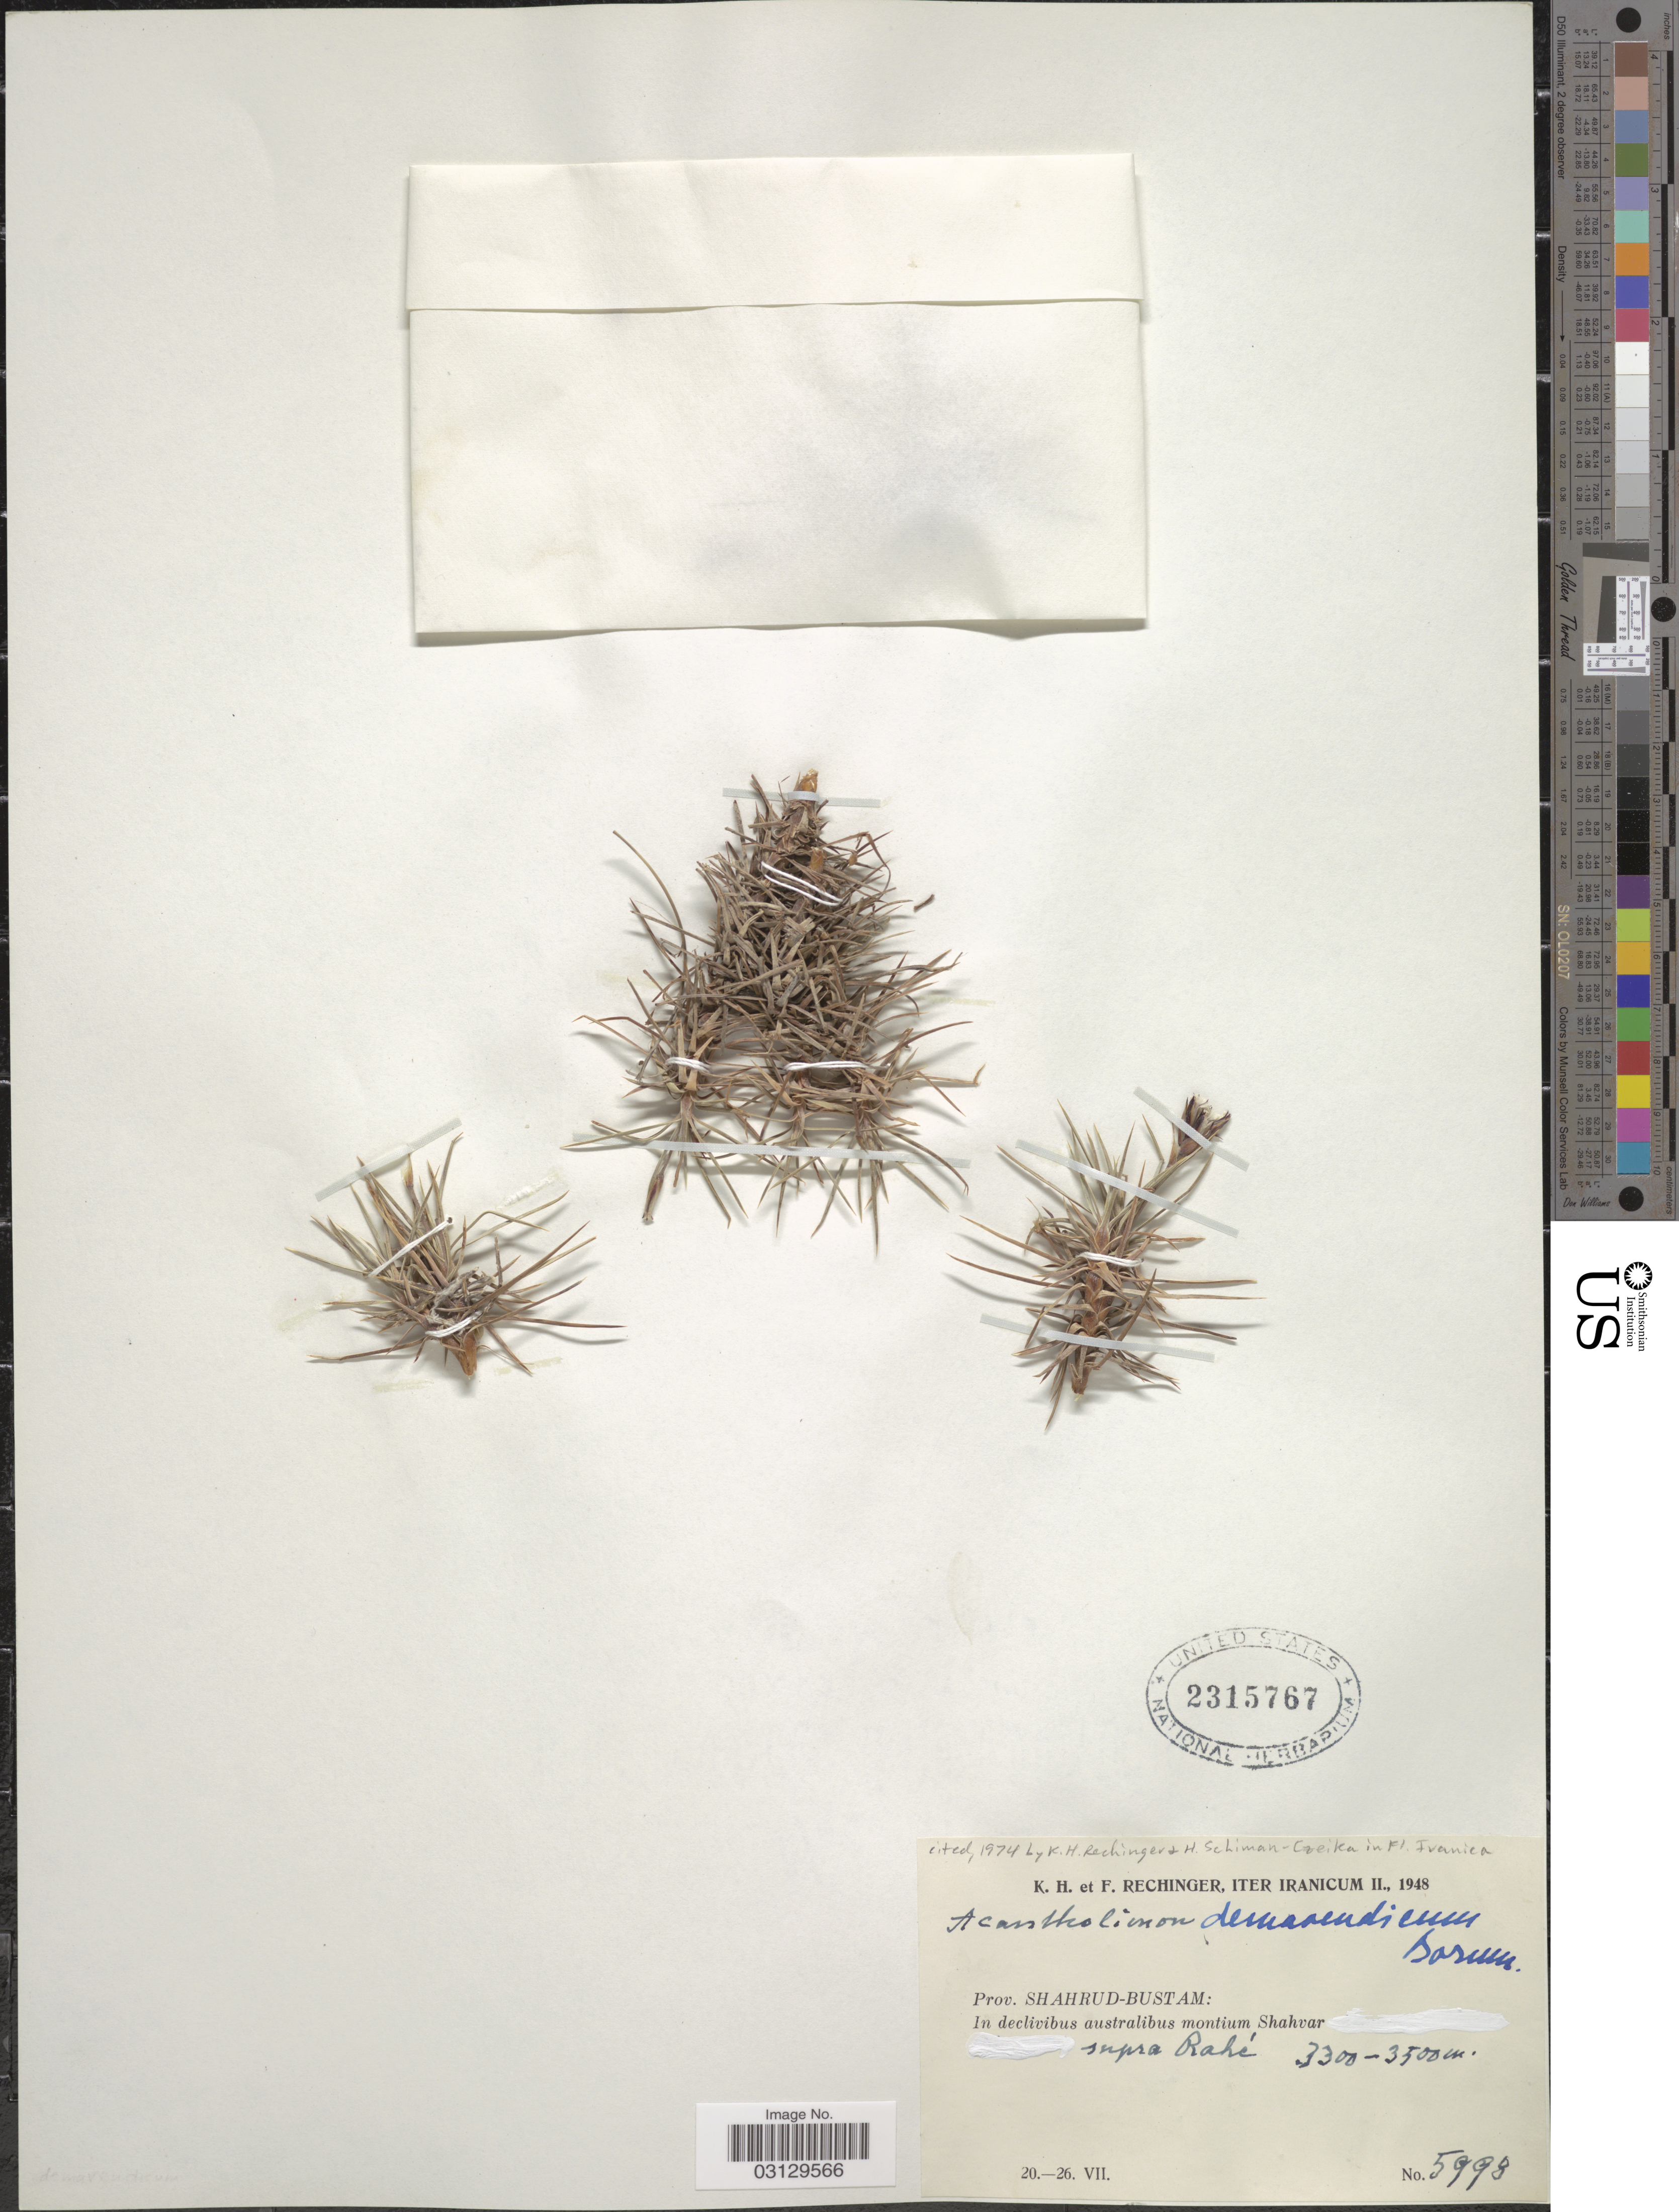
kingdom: Plantae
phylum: Tracheophyta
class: Magnoliopsida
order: Caryophyllales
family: Plumbaginaceae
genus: Acantholimon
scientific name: Acantholimon demavendicum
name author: Bornm.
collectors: K. H. Rechinger & F. Rechinger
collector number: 5998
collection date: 1948-07-20/1948-07-26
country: Iran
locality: Prov. Shahrud-Bustam: In declivibus australibus montium Shahvar supra Rahé.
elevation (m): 3300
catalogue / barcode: US 2315767